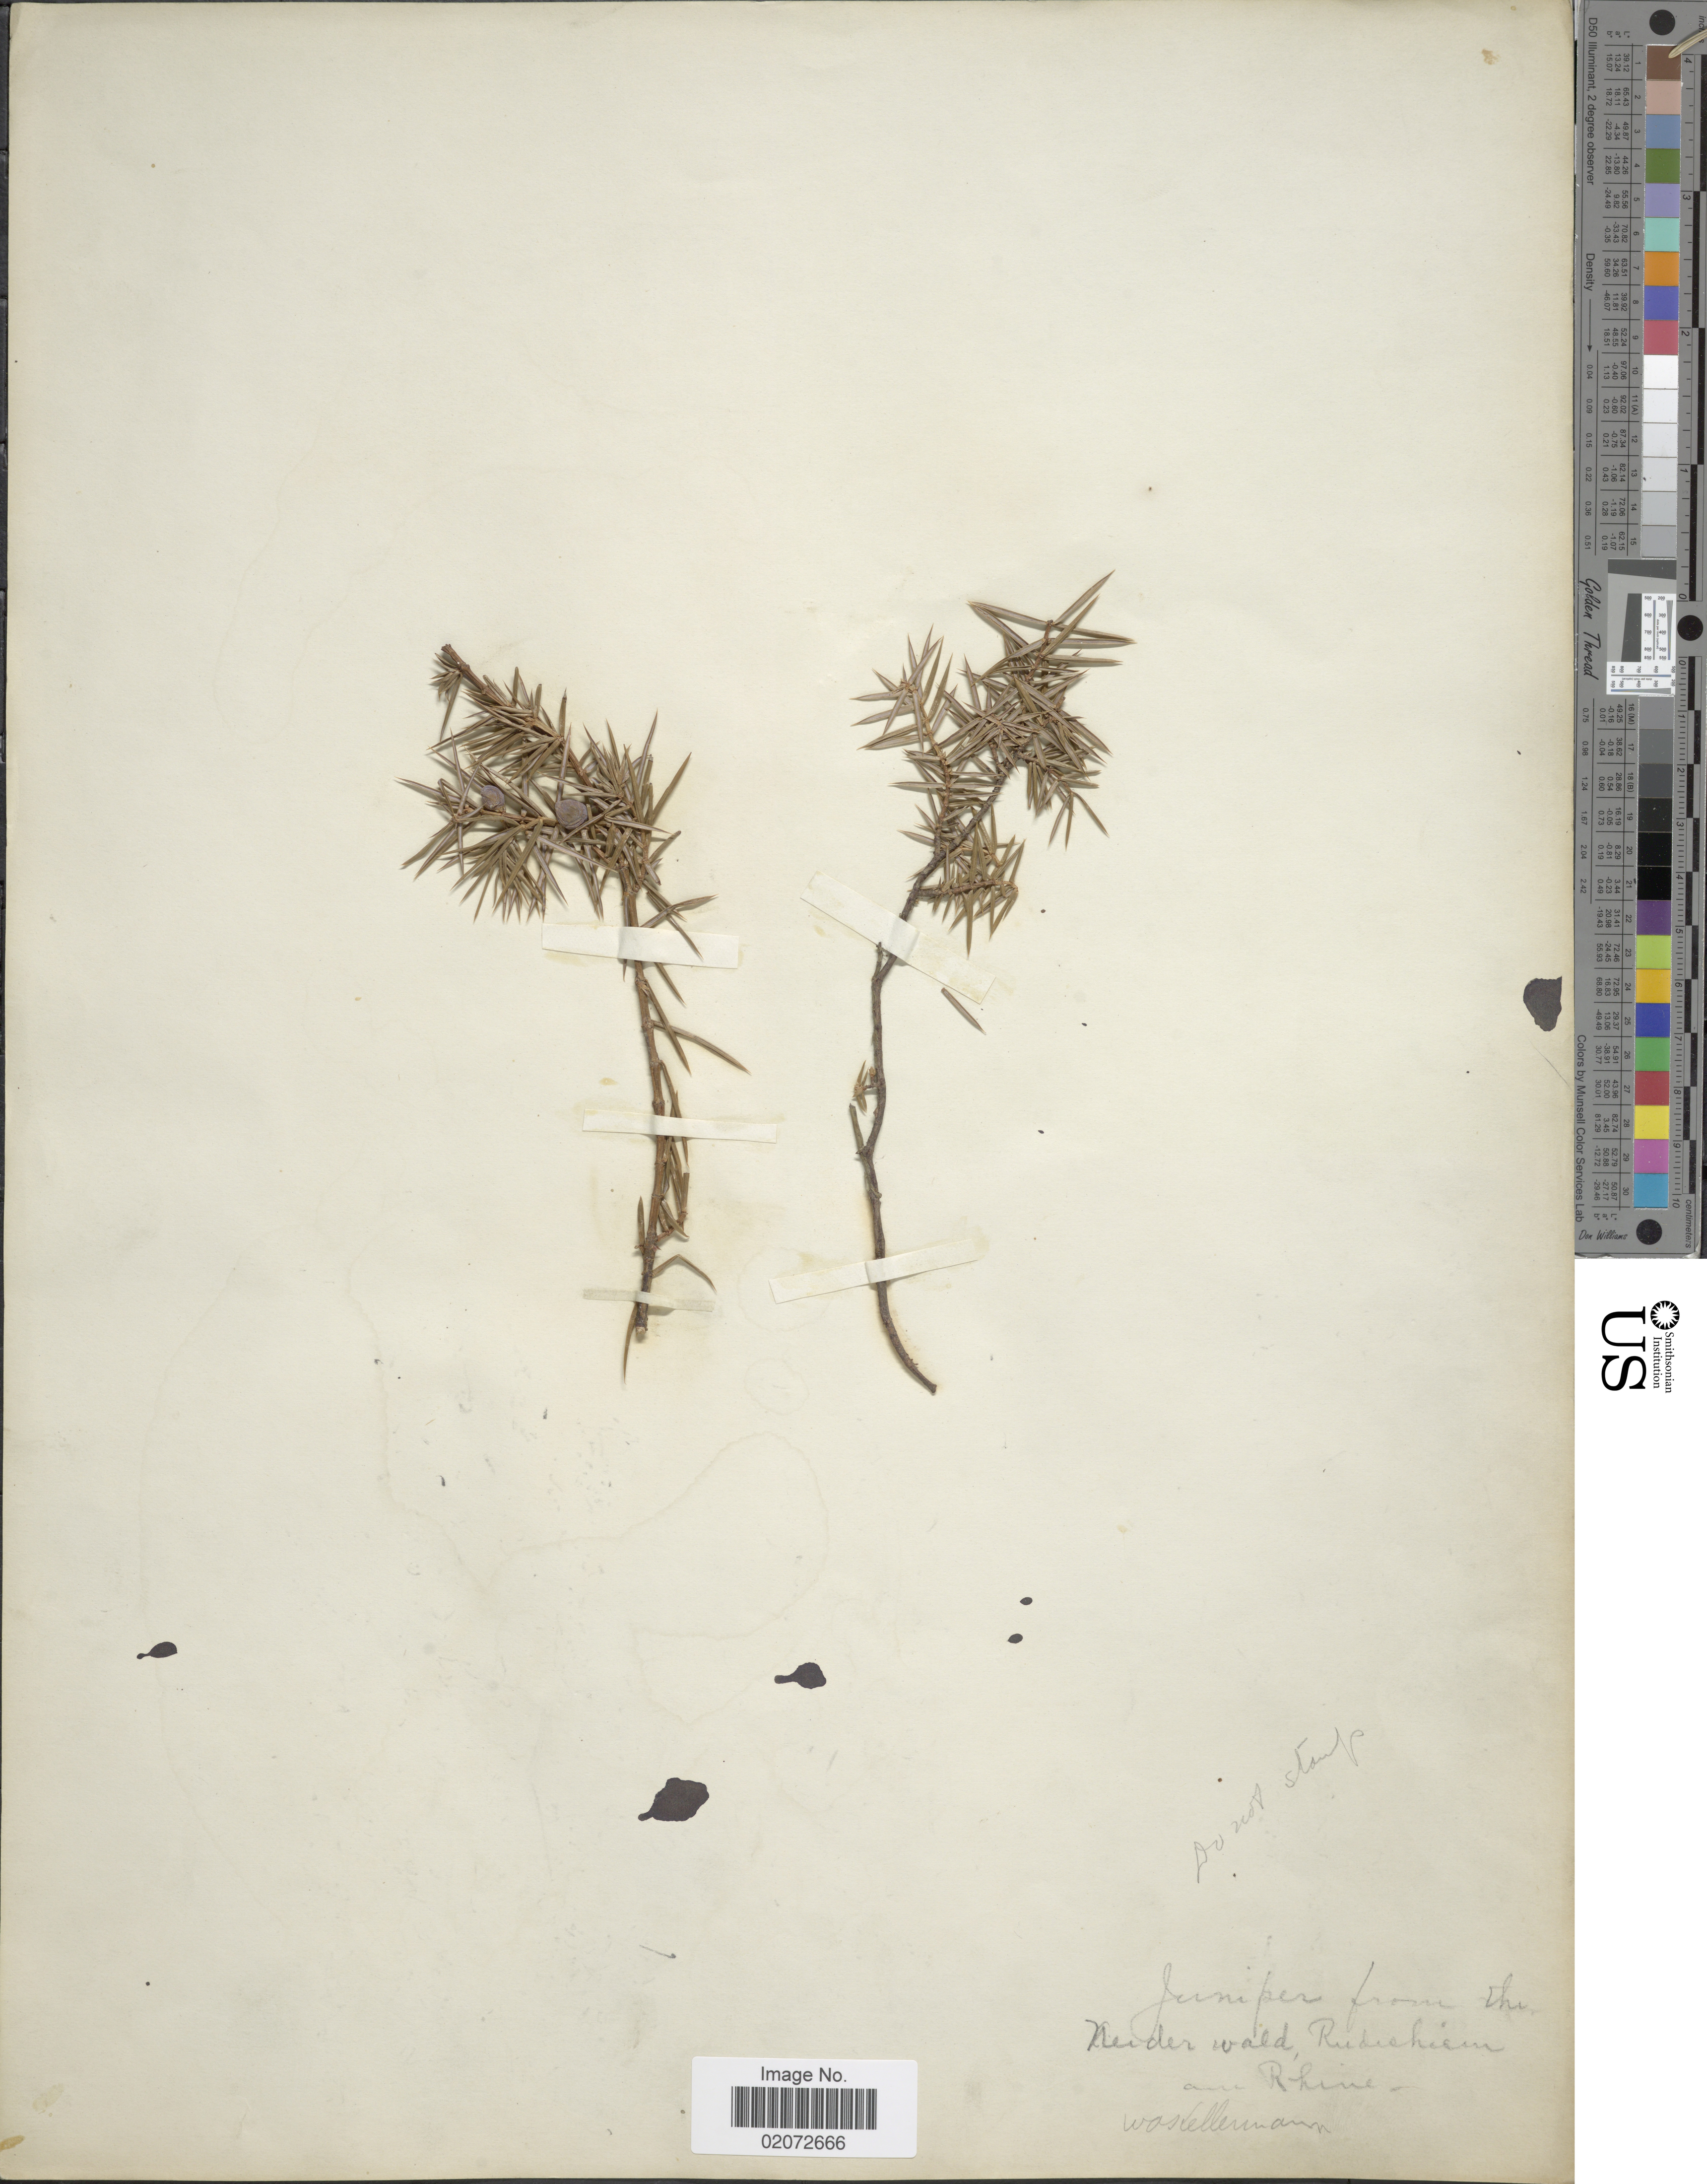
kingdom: Plantae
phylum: Tracheophyta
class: Pinopsida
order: Pinales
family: Cupressaceae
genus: Juniperus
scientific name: Juniperus sp.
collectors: W. A. Kellermann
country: Germany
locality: Neider wald, Rüdesheim am Rhein